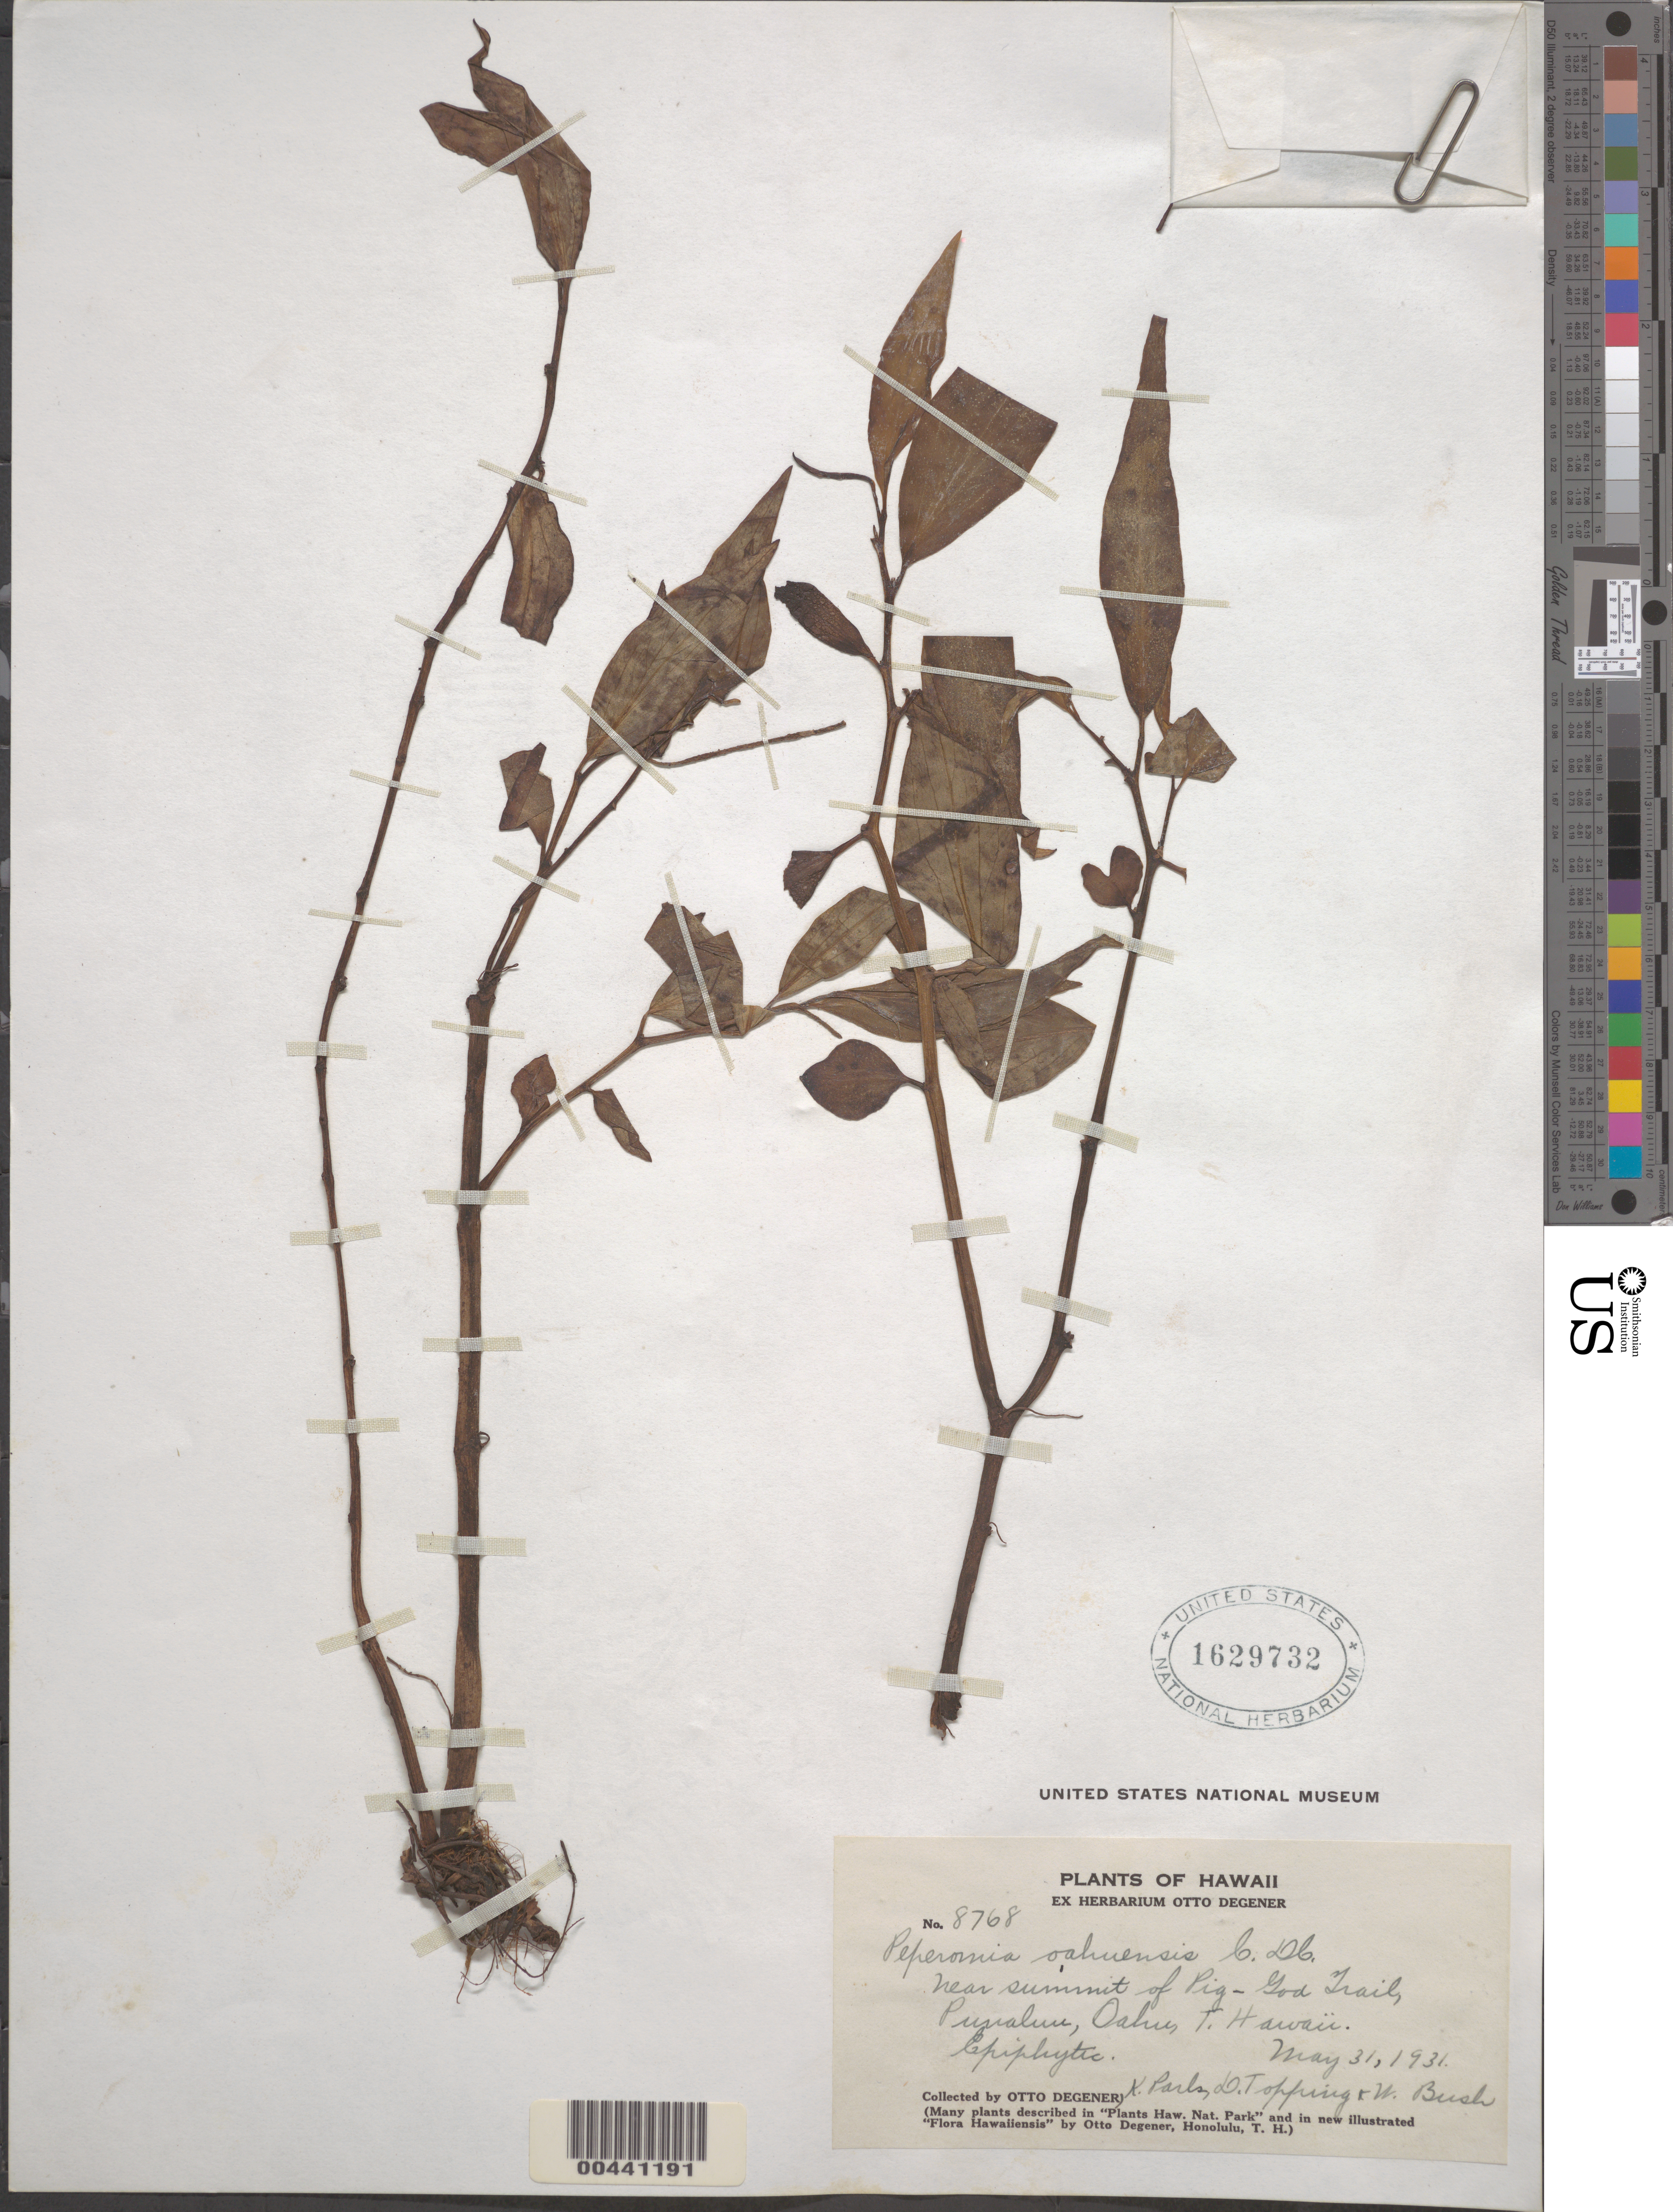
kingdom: Plantae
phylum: Tracheophyta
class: Magnoliopsida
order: Piperales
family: Piperaceae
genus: Peperomia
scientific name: Peperomia oahuensis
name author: C. DC.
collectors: O. Degener, K. Park, D. L. Topping & W. Bush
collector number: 8768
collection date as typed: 31 May 1931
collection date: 1931-05-31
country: United States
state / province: Hawaii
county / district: Honolulu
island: Oahu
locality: Near summit of Pig-God Trail, Punaluu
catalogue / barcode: US 1629732